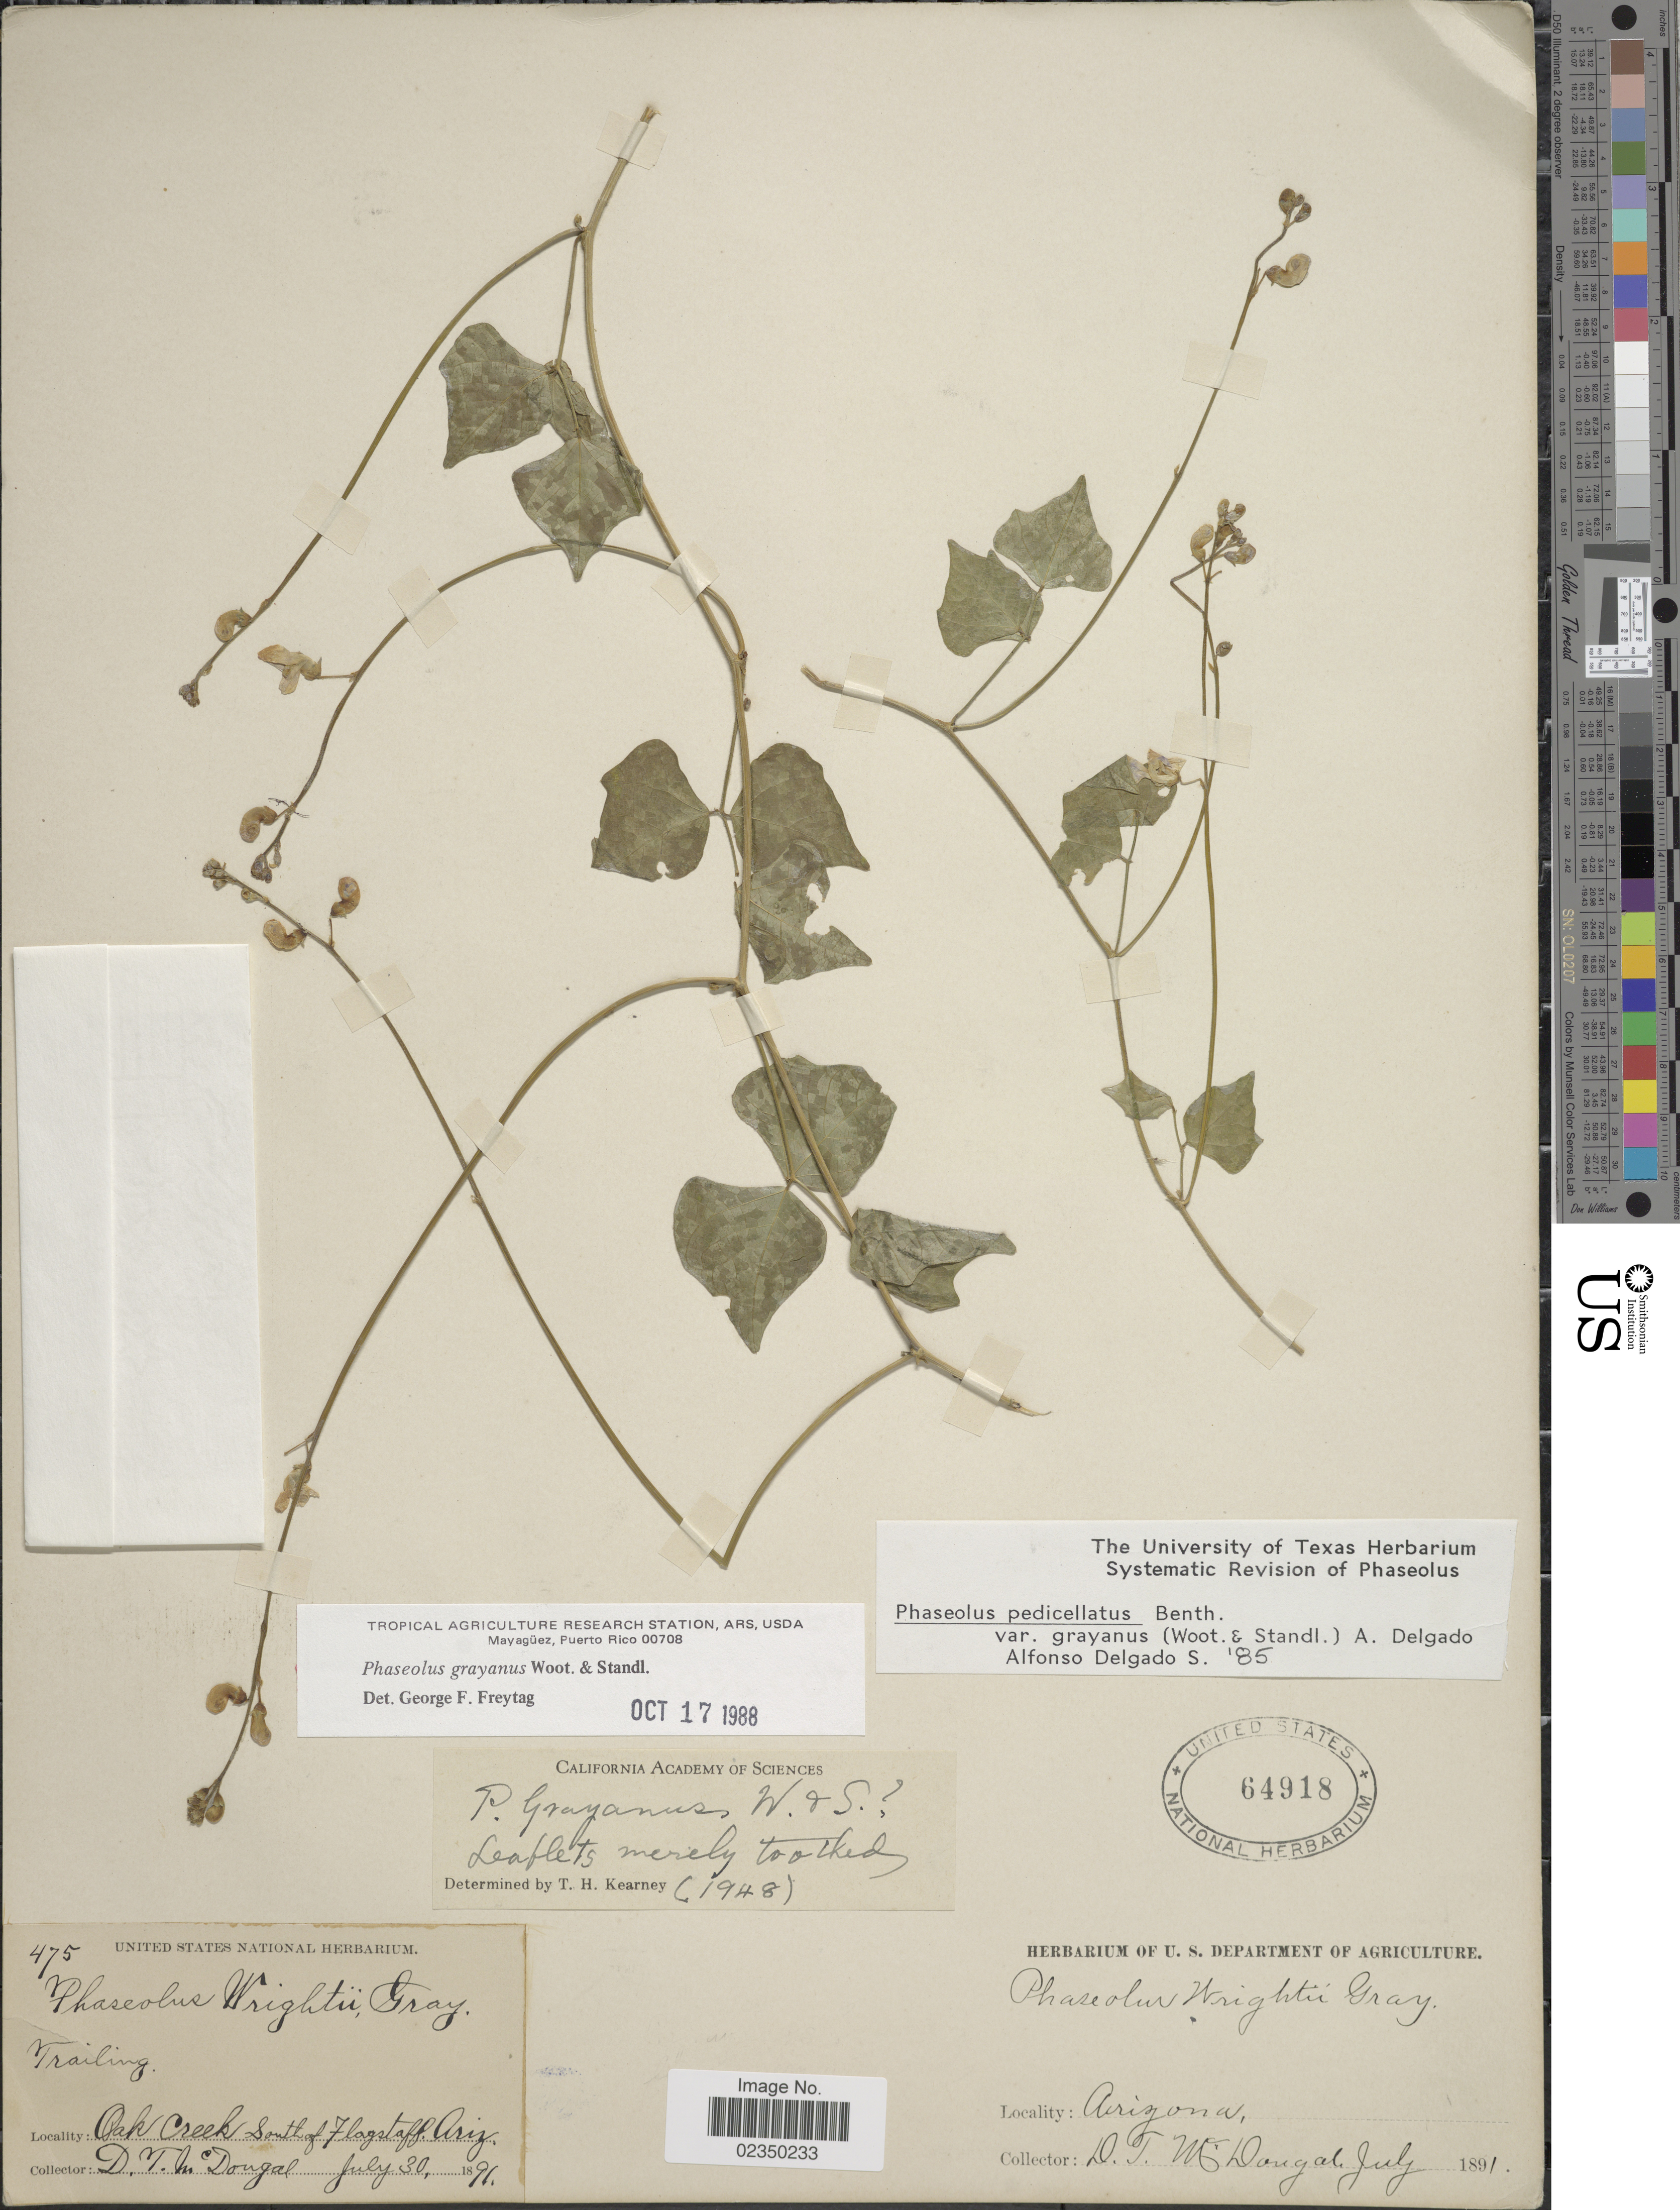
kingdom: Plantae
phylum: Tracheophyta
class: Magnoliopsida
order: Fabales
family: Fabaceae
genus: Phaseolus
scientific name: Phaseolus grayanus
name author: Wooton & Standl.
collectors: D. McDougal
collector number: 475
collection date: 1891-07-30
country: United States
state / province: Arizona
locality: Oak Creek, south of Flagstaff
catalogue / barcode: US 64918